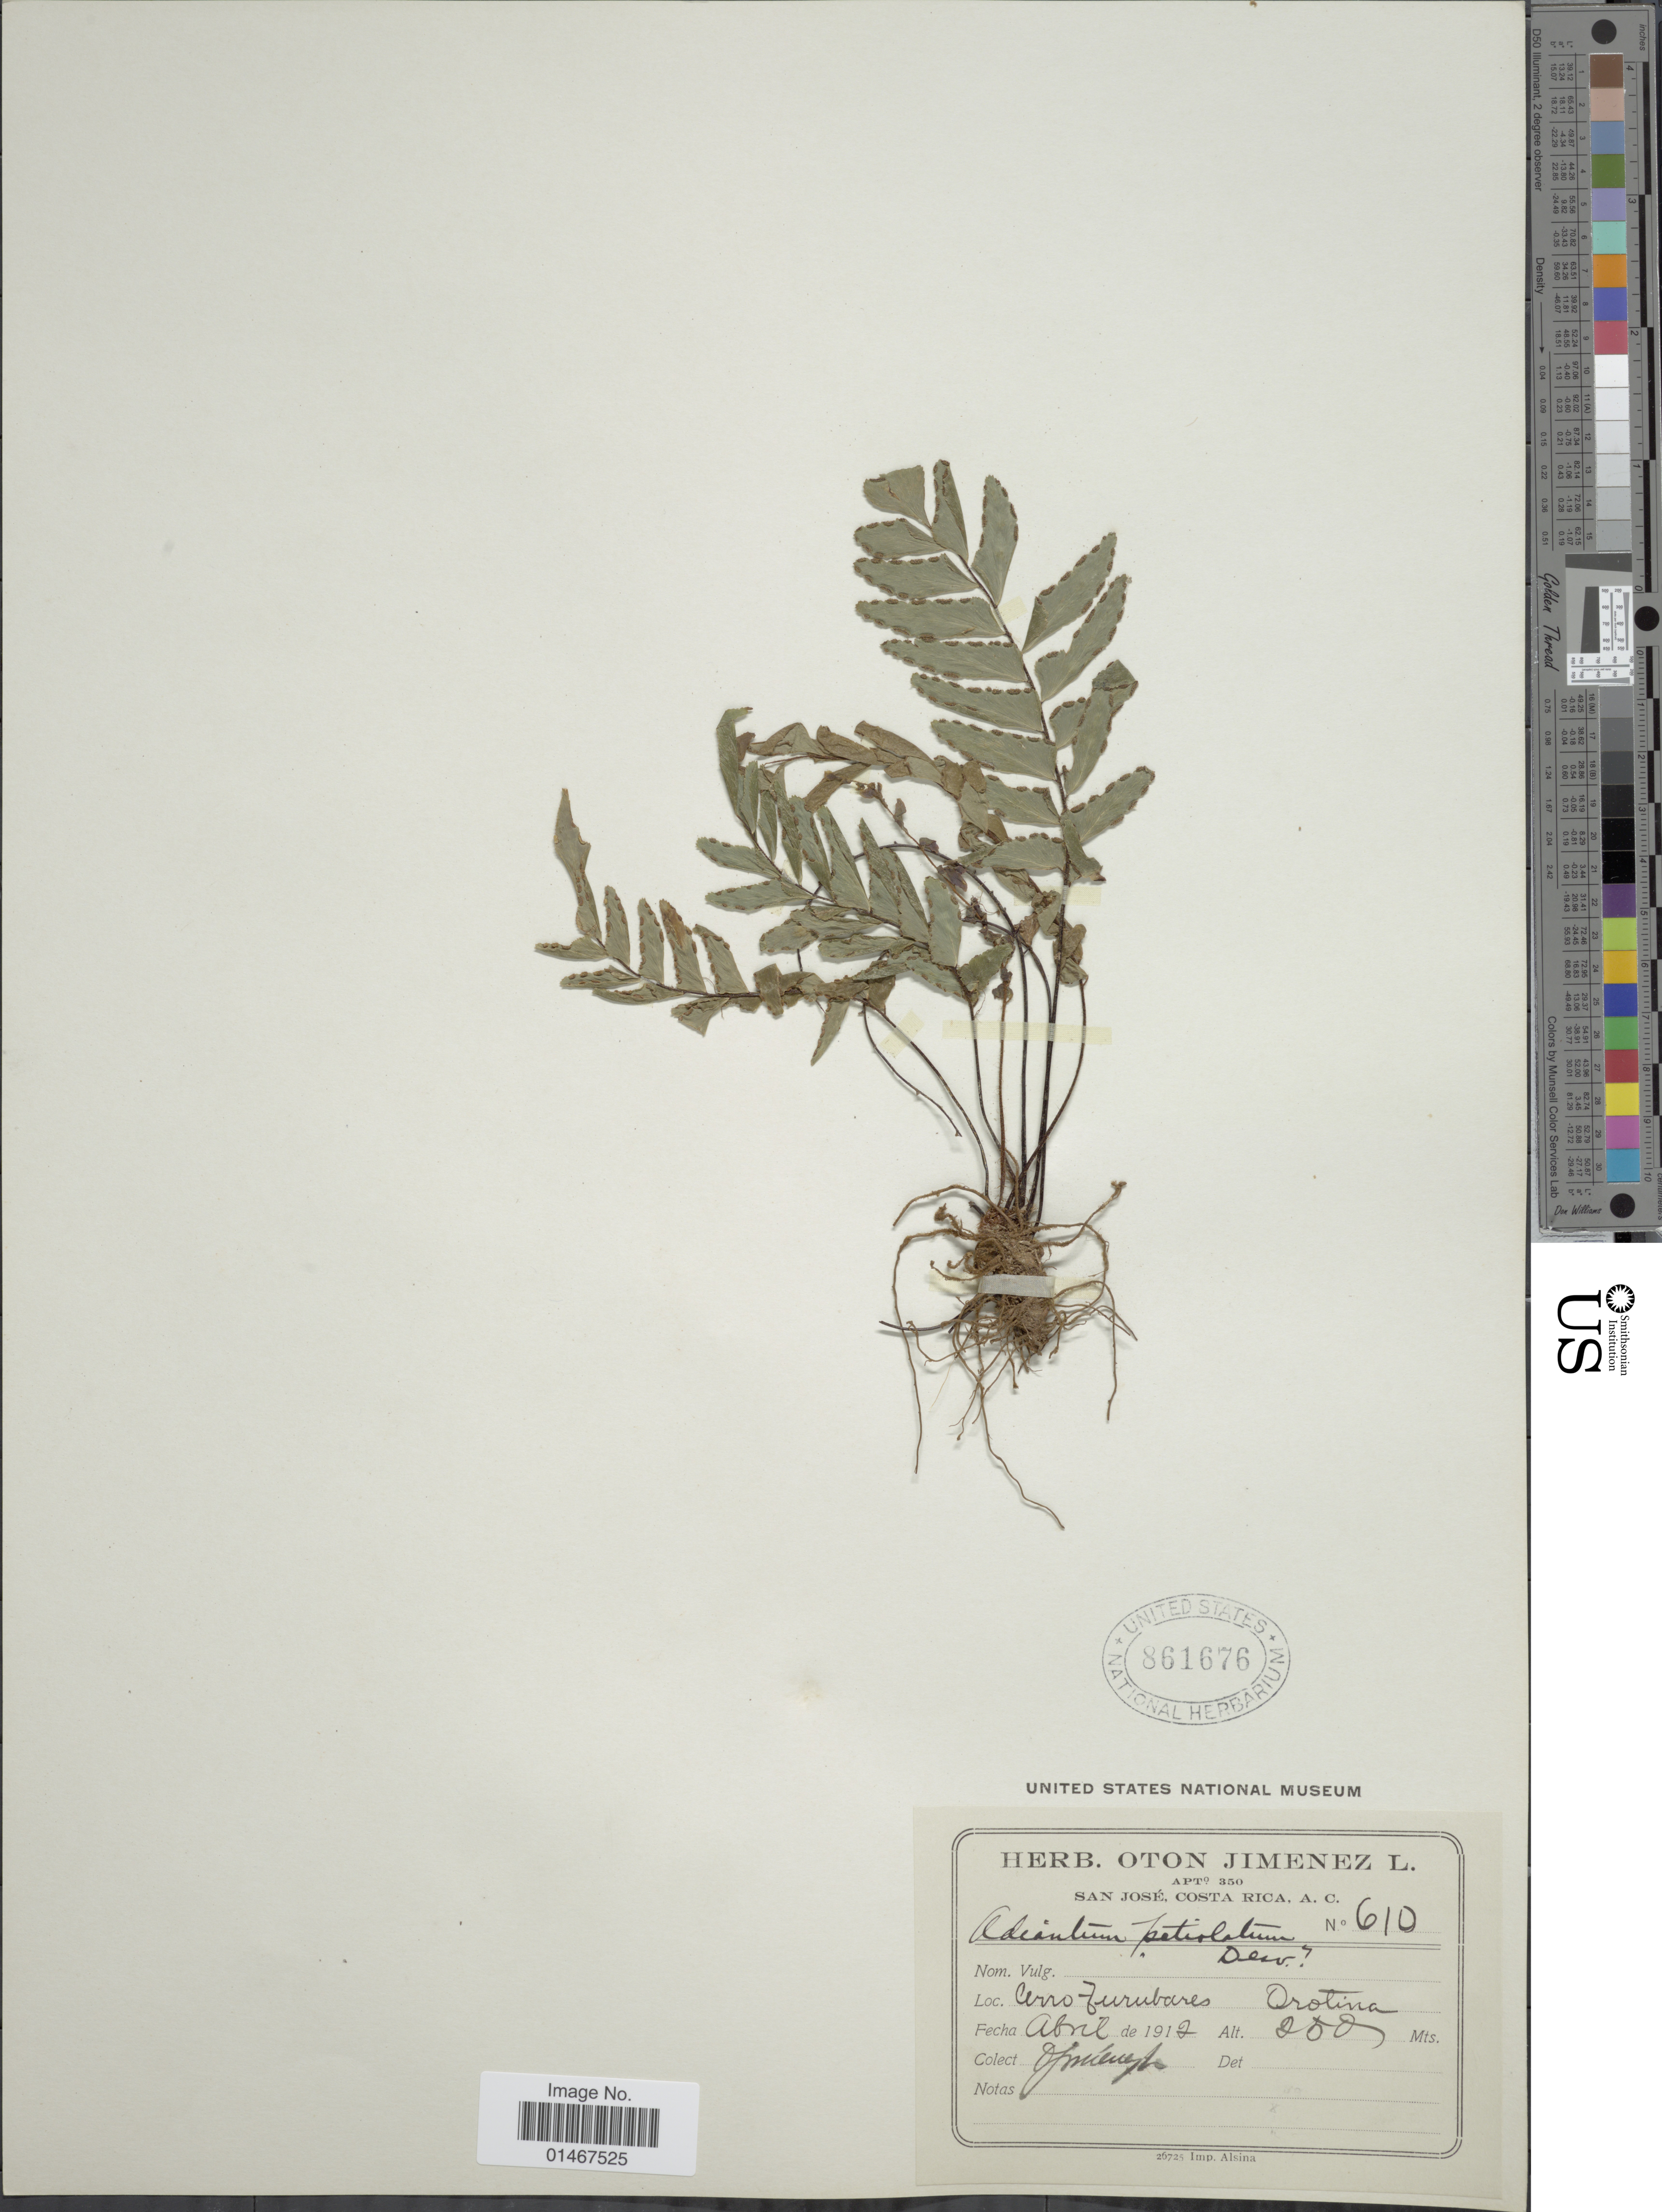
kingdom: Plantae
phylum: Tracheophyta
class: Polypodiopsida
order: Polypodiales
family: Pteridaceae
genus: Adiantum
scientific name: Adiantum petiolatum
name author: Desv.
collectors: O. Jiménez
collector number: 610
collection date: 1919-04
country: Costa Rica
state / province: San José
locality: Cerro Turubares Orotina.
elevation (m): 250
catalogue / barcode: US 861676